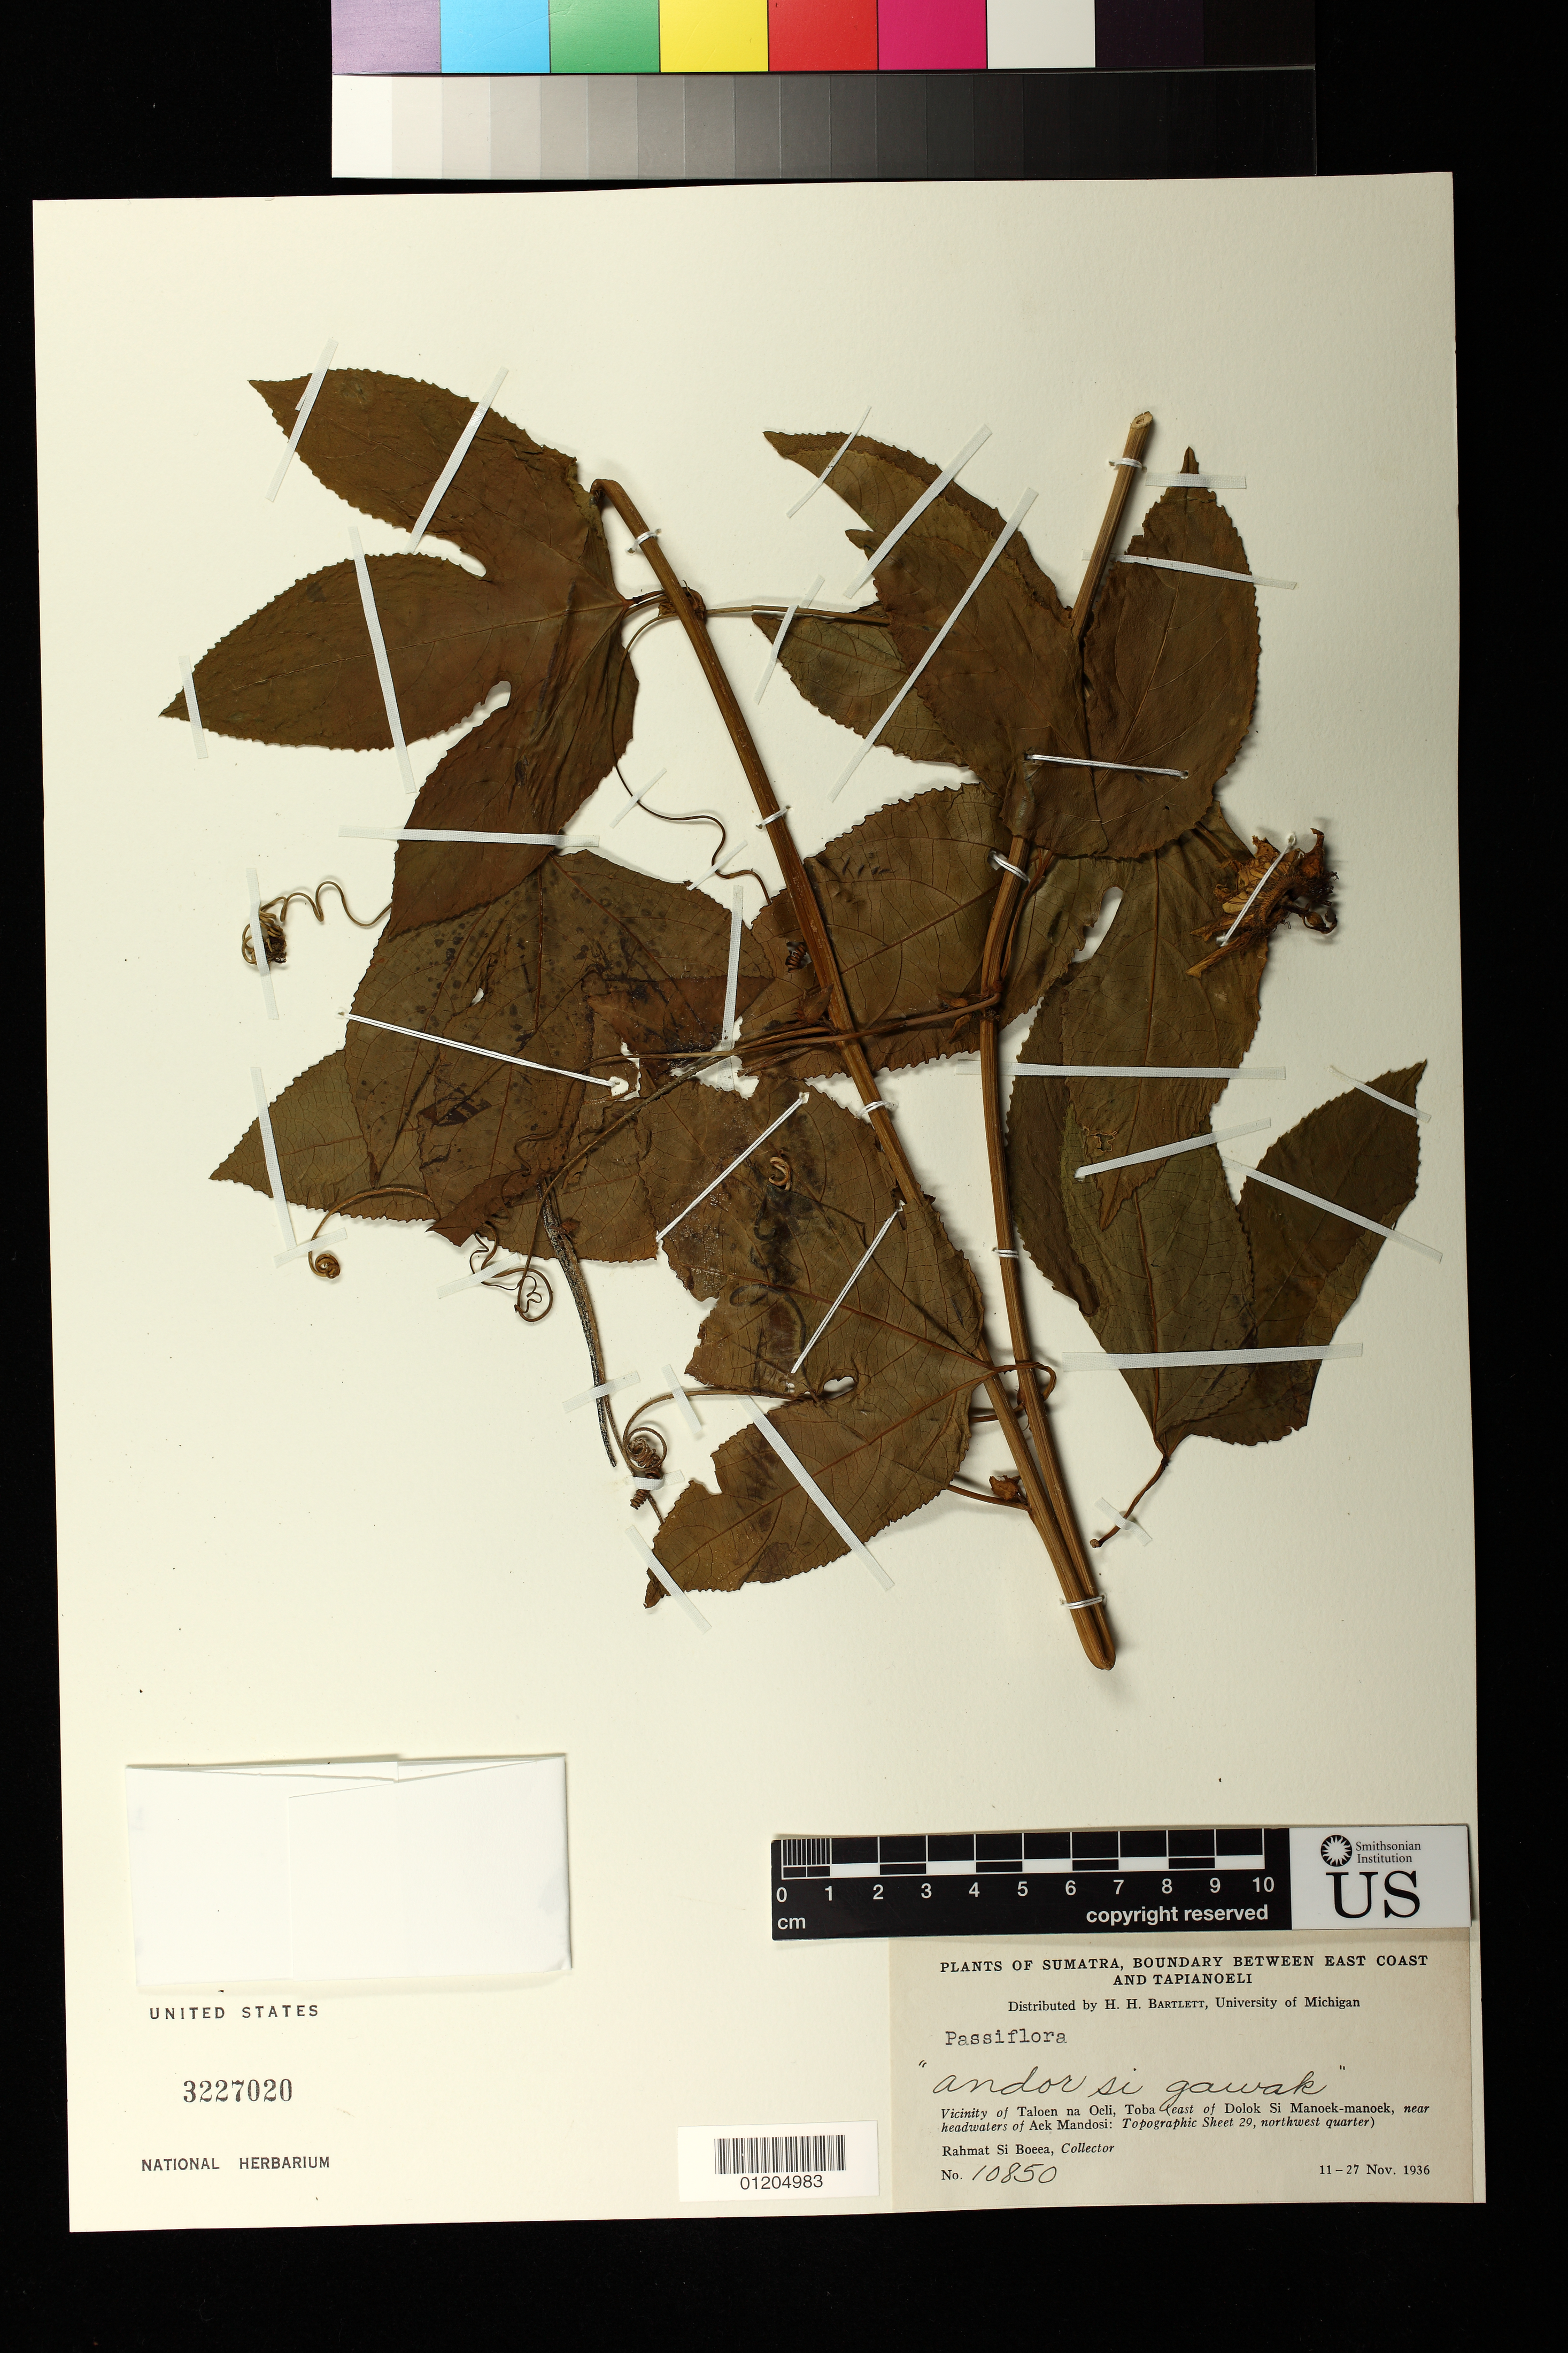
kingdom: Plantae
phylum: Tracheophyta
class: Magnoliopsida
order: Malpighiales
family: Passifloraceae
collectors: Rahmat Si Boeea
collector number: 10850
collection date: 1936-11-11/1936-11-27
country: Indonesia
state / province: Sumatra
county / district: Sumatera Utara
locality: Vicinity of Taloen na Oeli, Toba (east of Dolok Si Manoek-manoek, near headwaters of Aek Mandosi: Topographic Sheet 29, northwest quarter)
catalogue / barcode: US 3227020